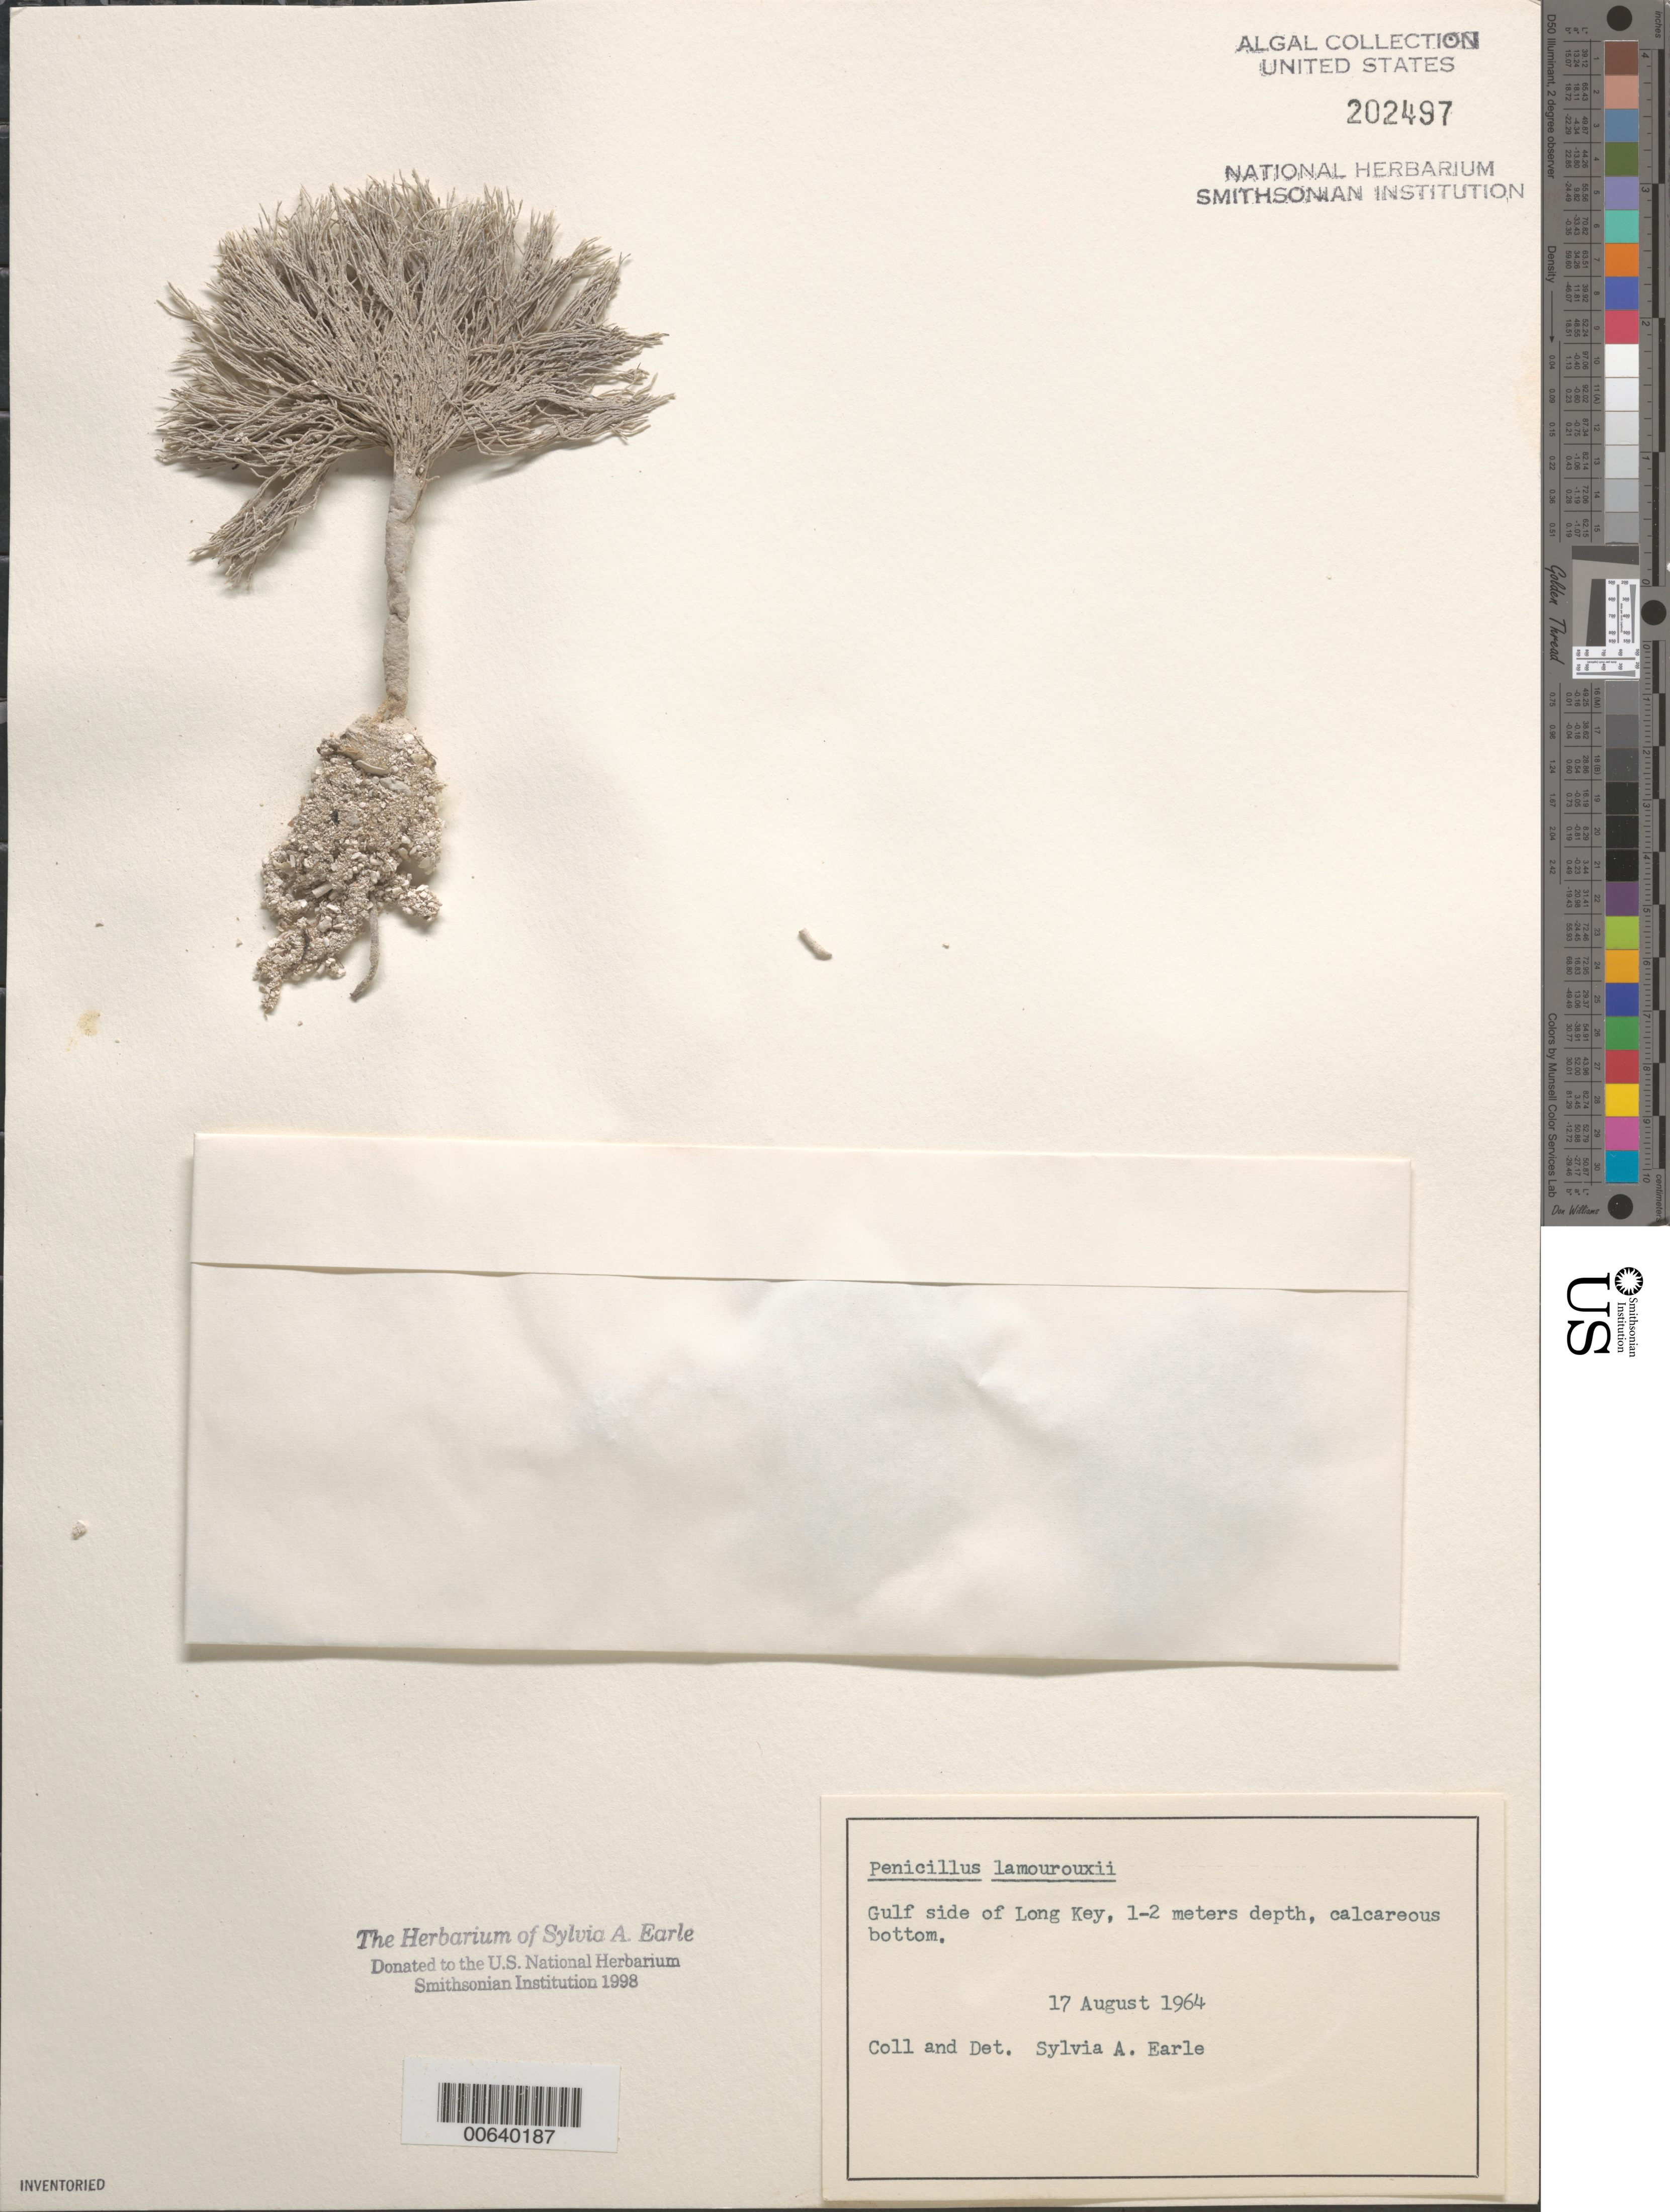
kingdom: Plantae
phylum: Chlorophyta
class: Ulvophyceae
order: Bryopsidales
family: Udoteaceae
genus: Penicillus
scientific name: Penicillus lamourouxii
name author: Decne.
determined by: Earle, S. A.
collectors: S. A. Earle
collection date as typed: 17 Aug 1964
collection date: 1964-08-17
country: United States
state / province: Florida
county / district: Monroe County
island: Long Key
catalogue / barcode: US 202497